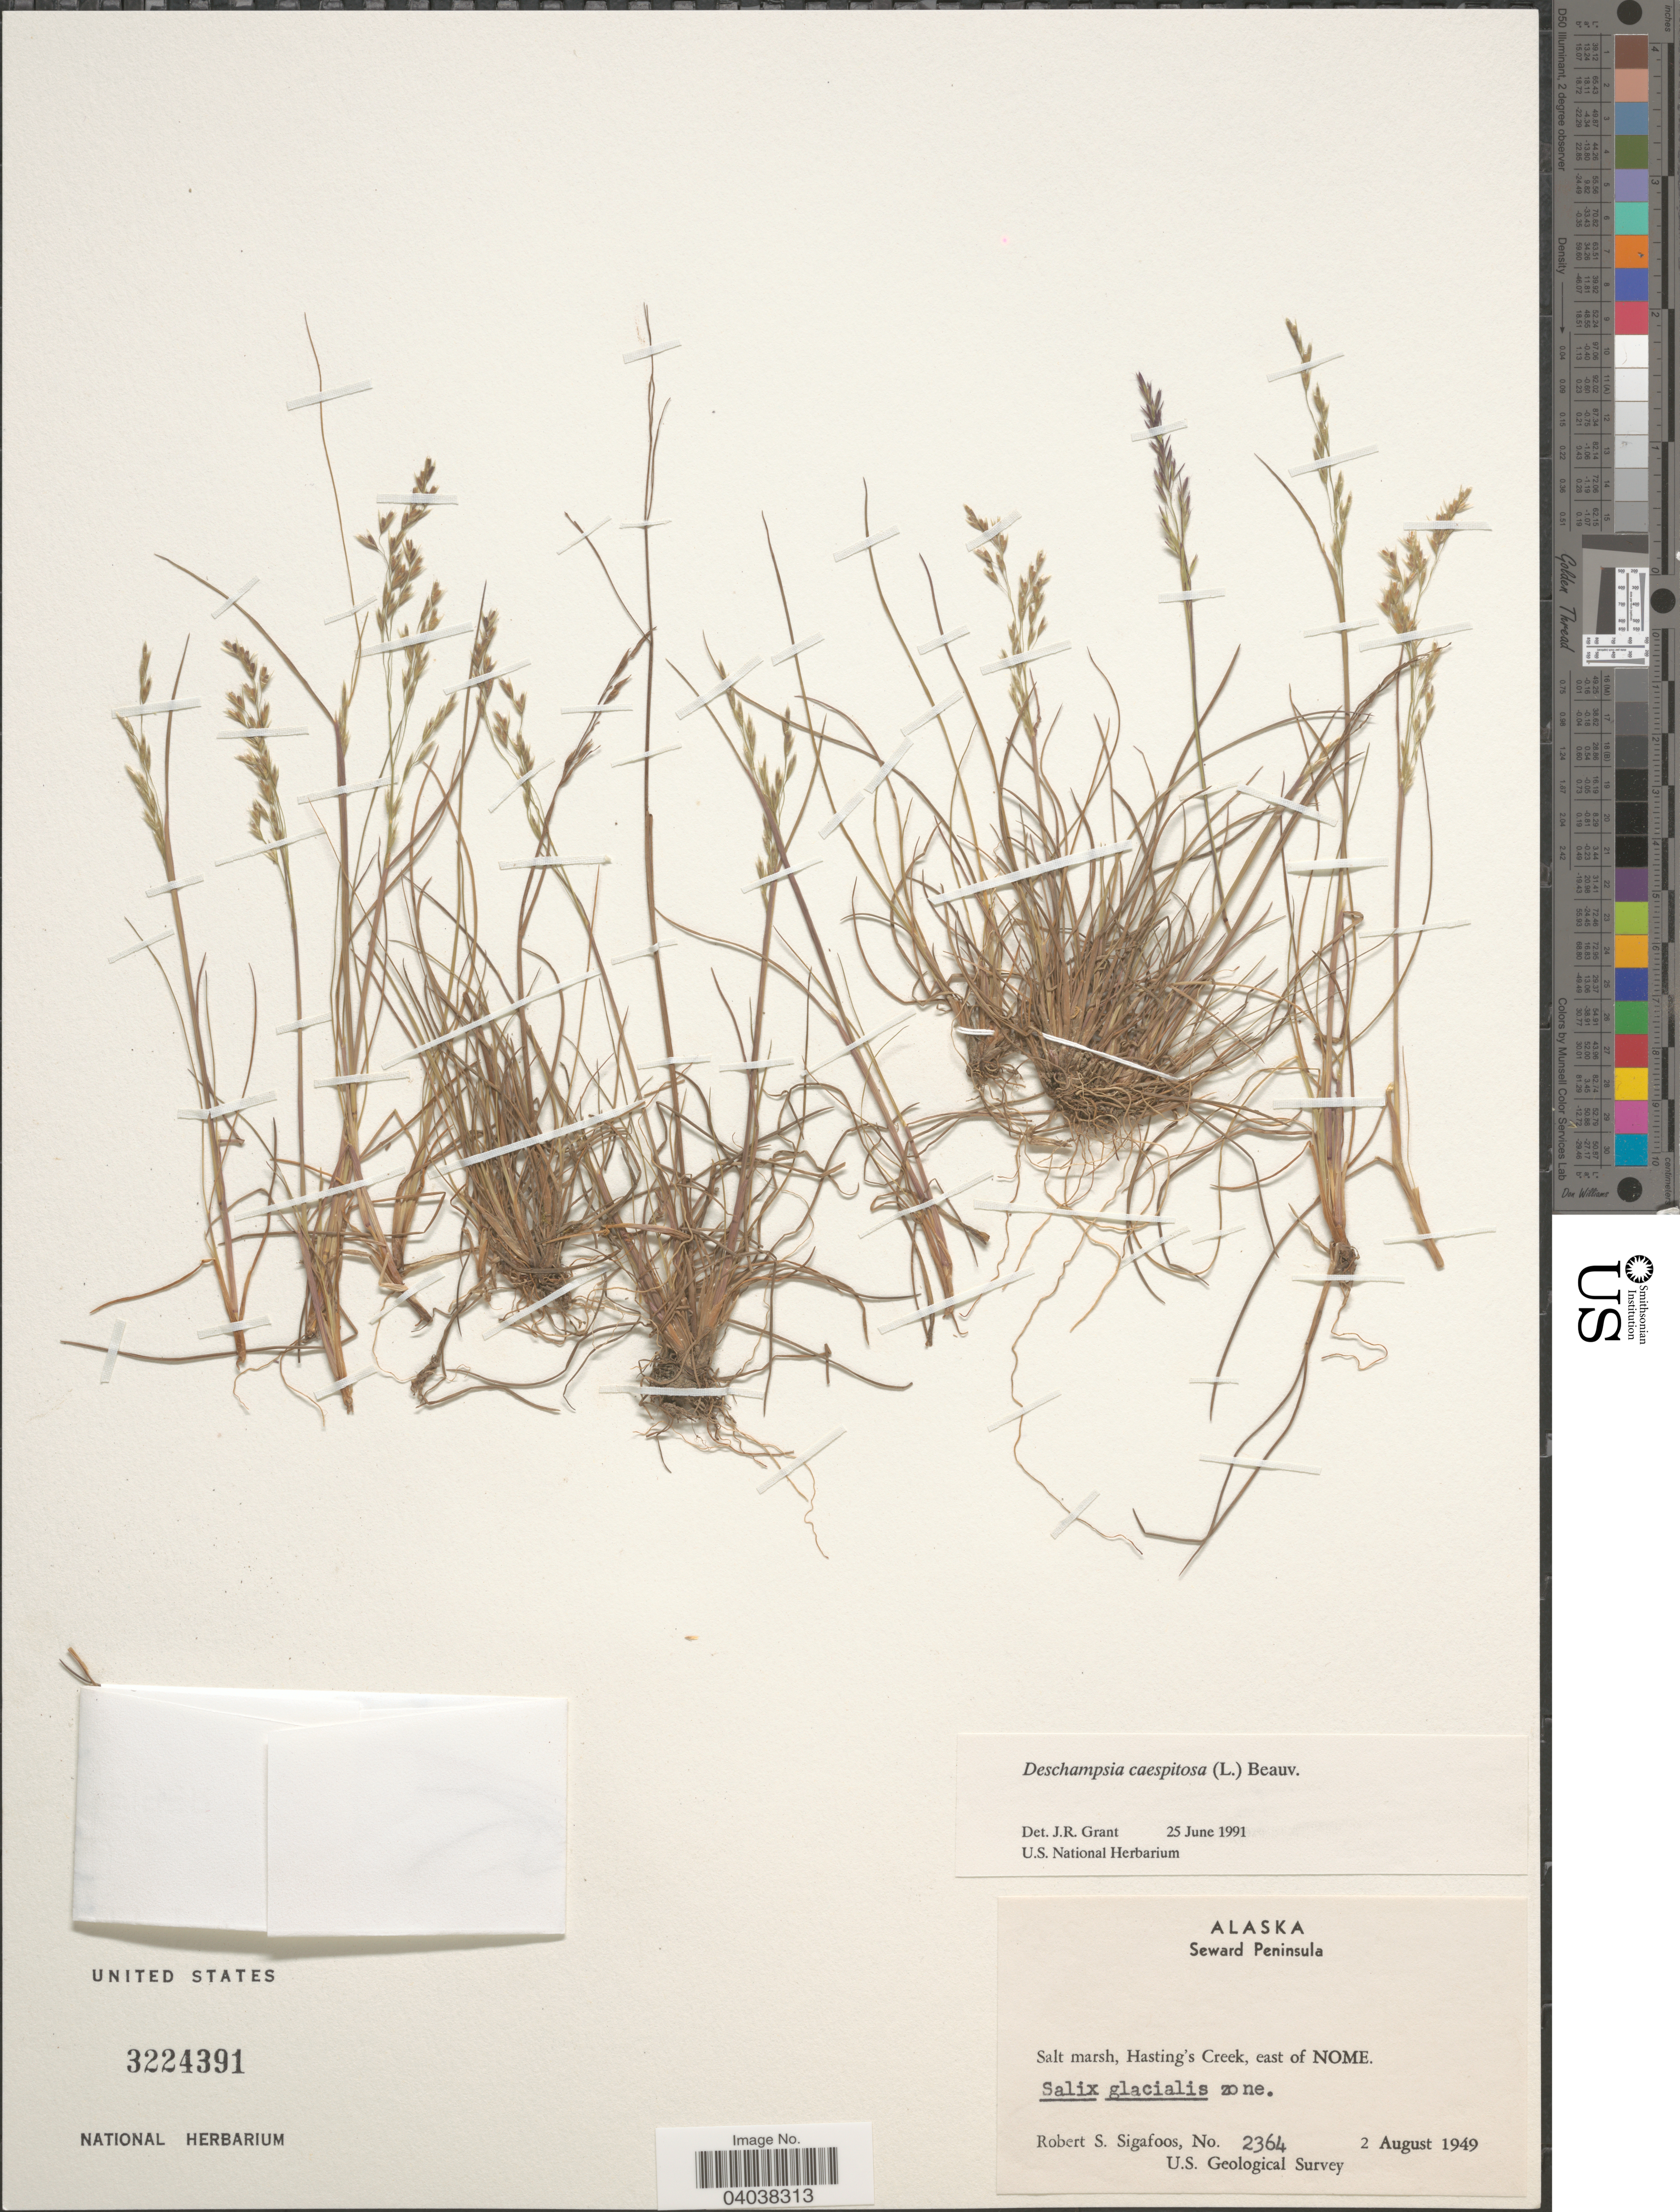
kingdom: Plantae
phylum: Tracheophyta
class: Liliopsida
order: Poales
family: Poaceae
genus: Deschampsia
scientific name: Deschampsia cespitosa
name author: (L.) P. Beauv.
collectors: R. Sigafoos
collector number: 2364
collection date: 1949-08-02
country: United States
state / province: Alaska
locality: Seward Peninsula. Salt marsh, Hasting's Creek, east of Nome.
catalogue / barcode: US 3224391